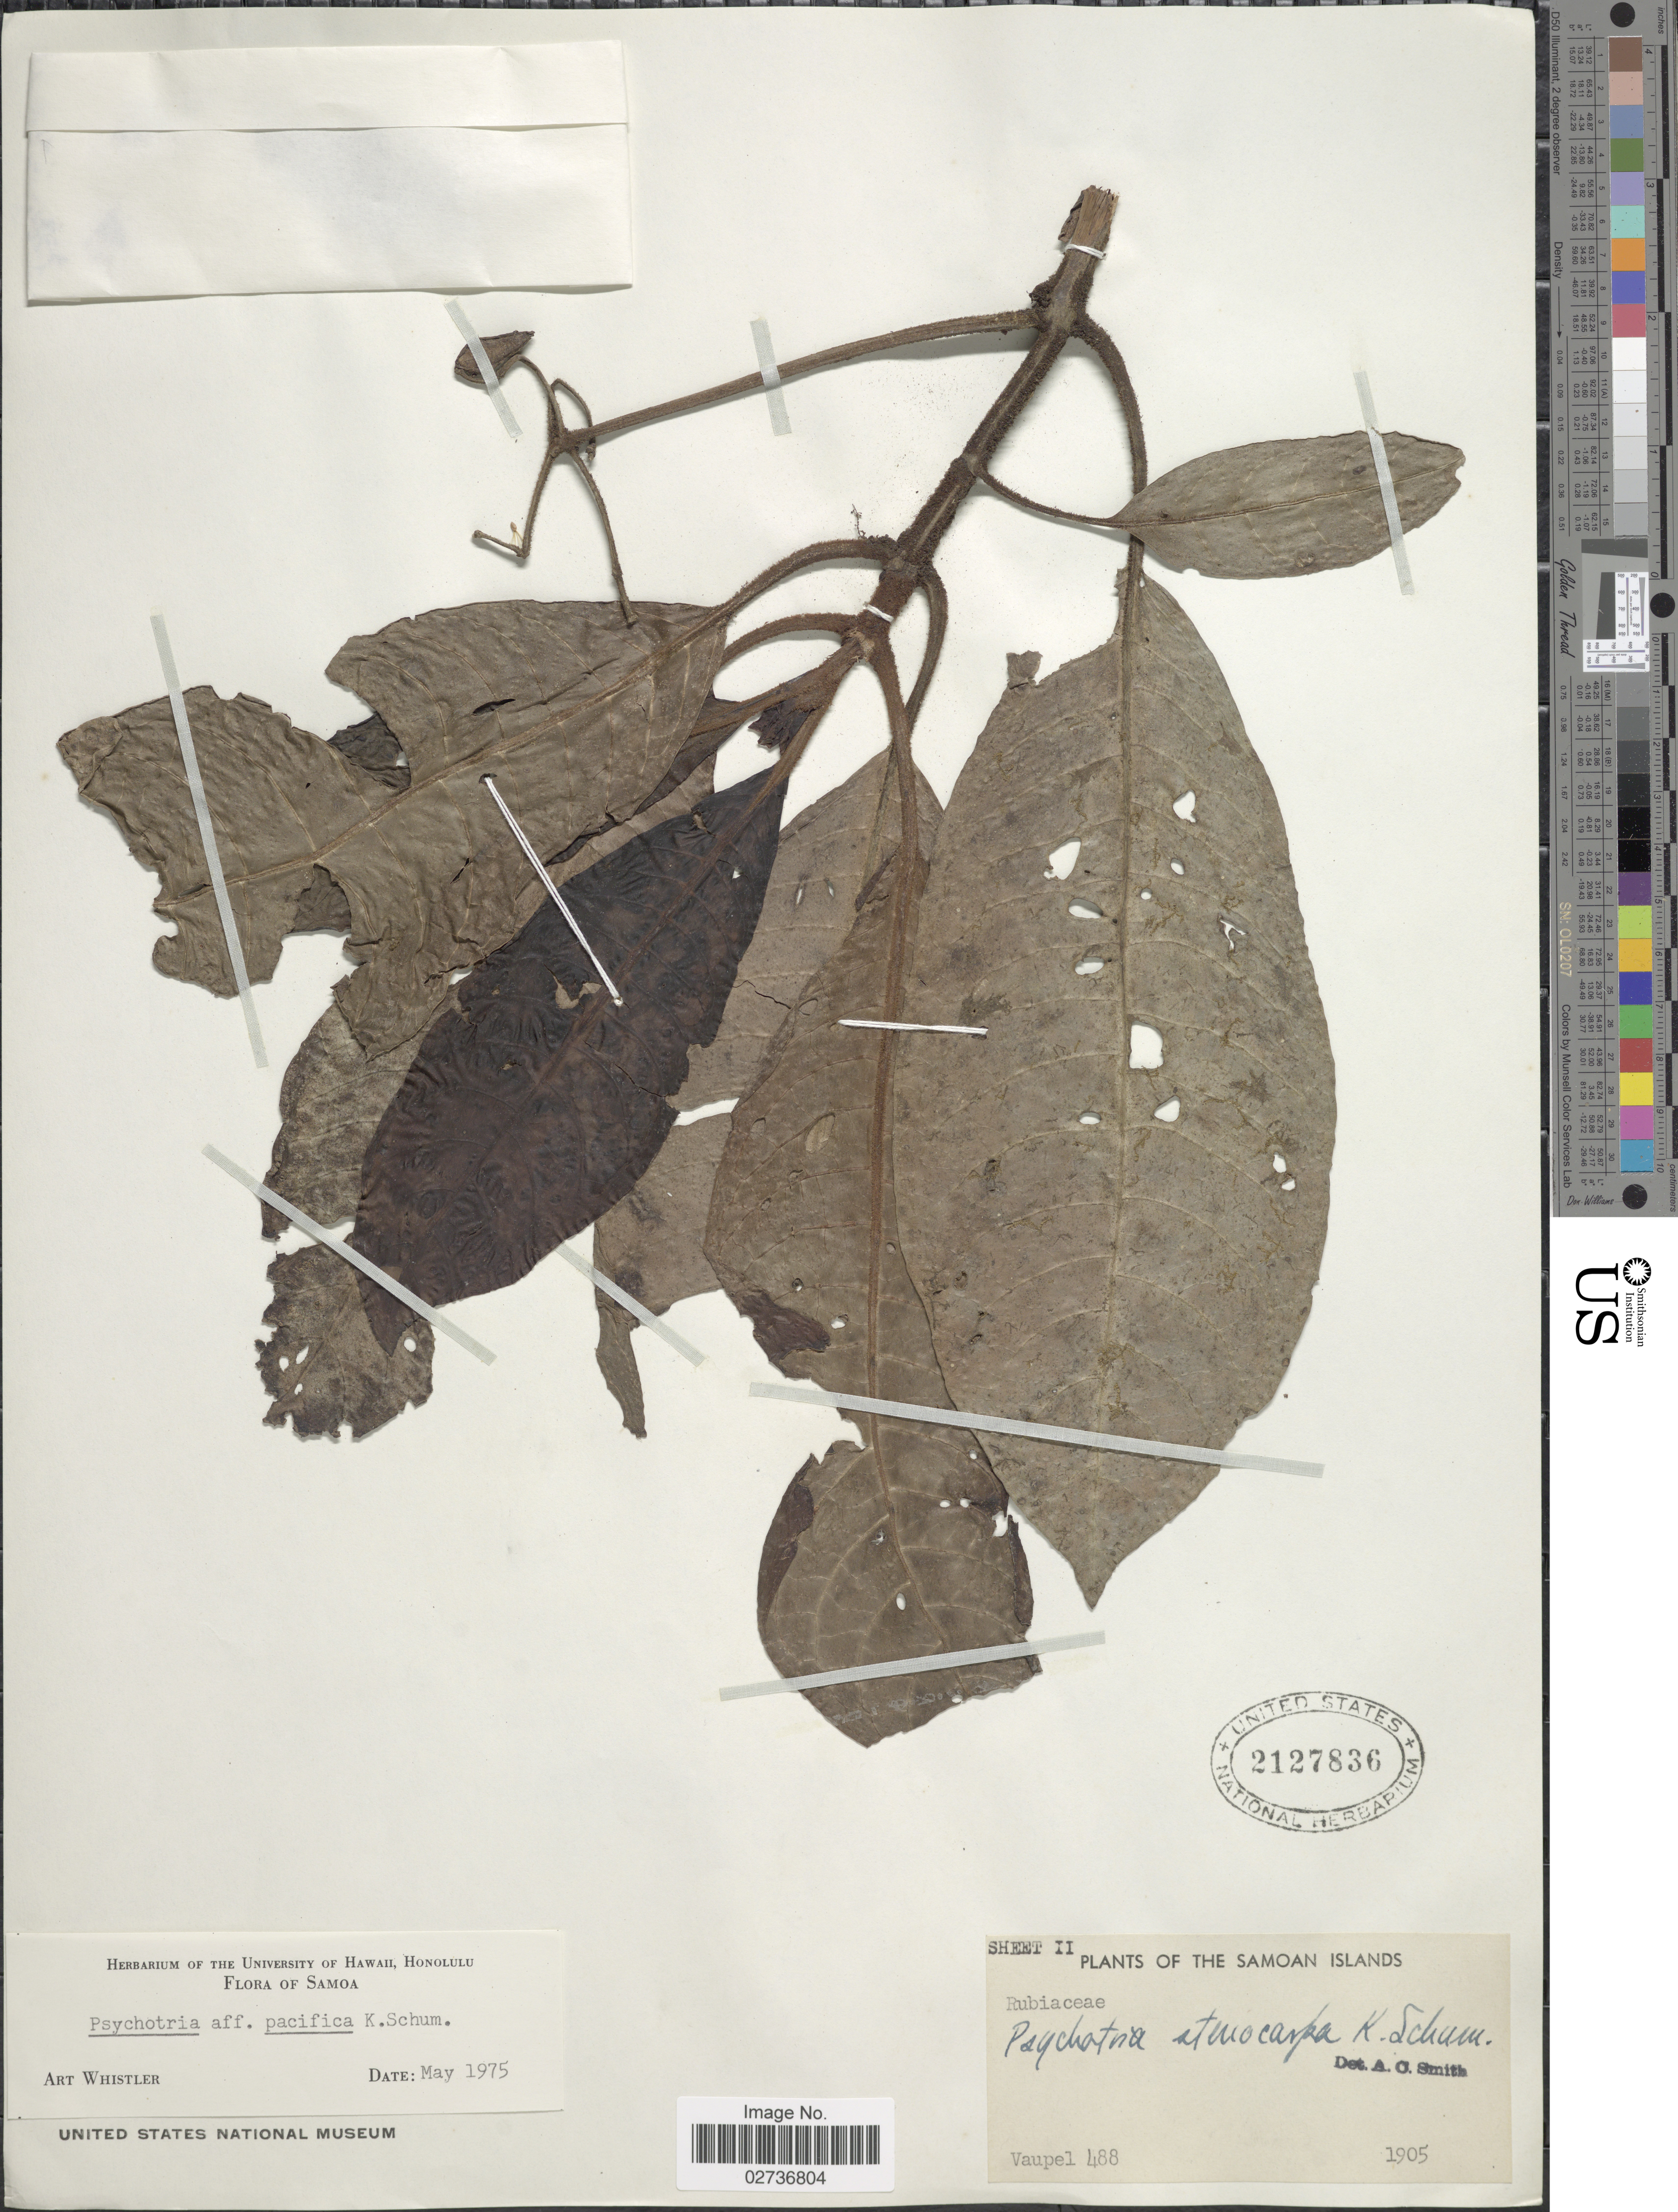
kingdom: Plantae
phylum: Tracheophyta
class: Magnoliopsida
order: Gentianales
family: Rubiaceae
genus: Psychotria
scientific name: Psychotria pacifica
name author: K. Schum.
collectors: Vaupel, --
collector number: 488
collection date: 1905-11-29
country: Samoa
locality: Samoan Islands. Maugaloa, Samoa.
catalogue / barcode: US 2127836